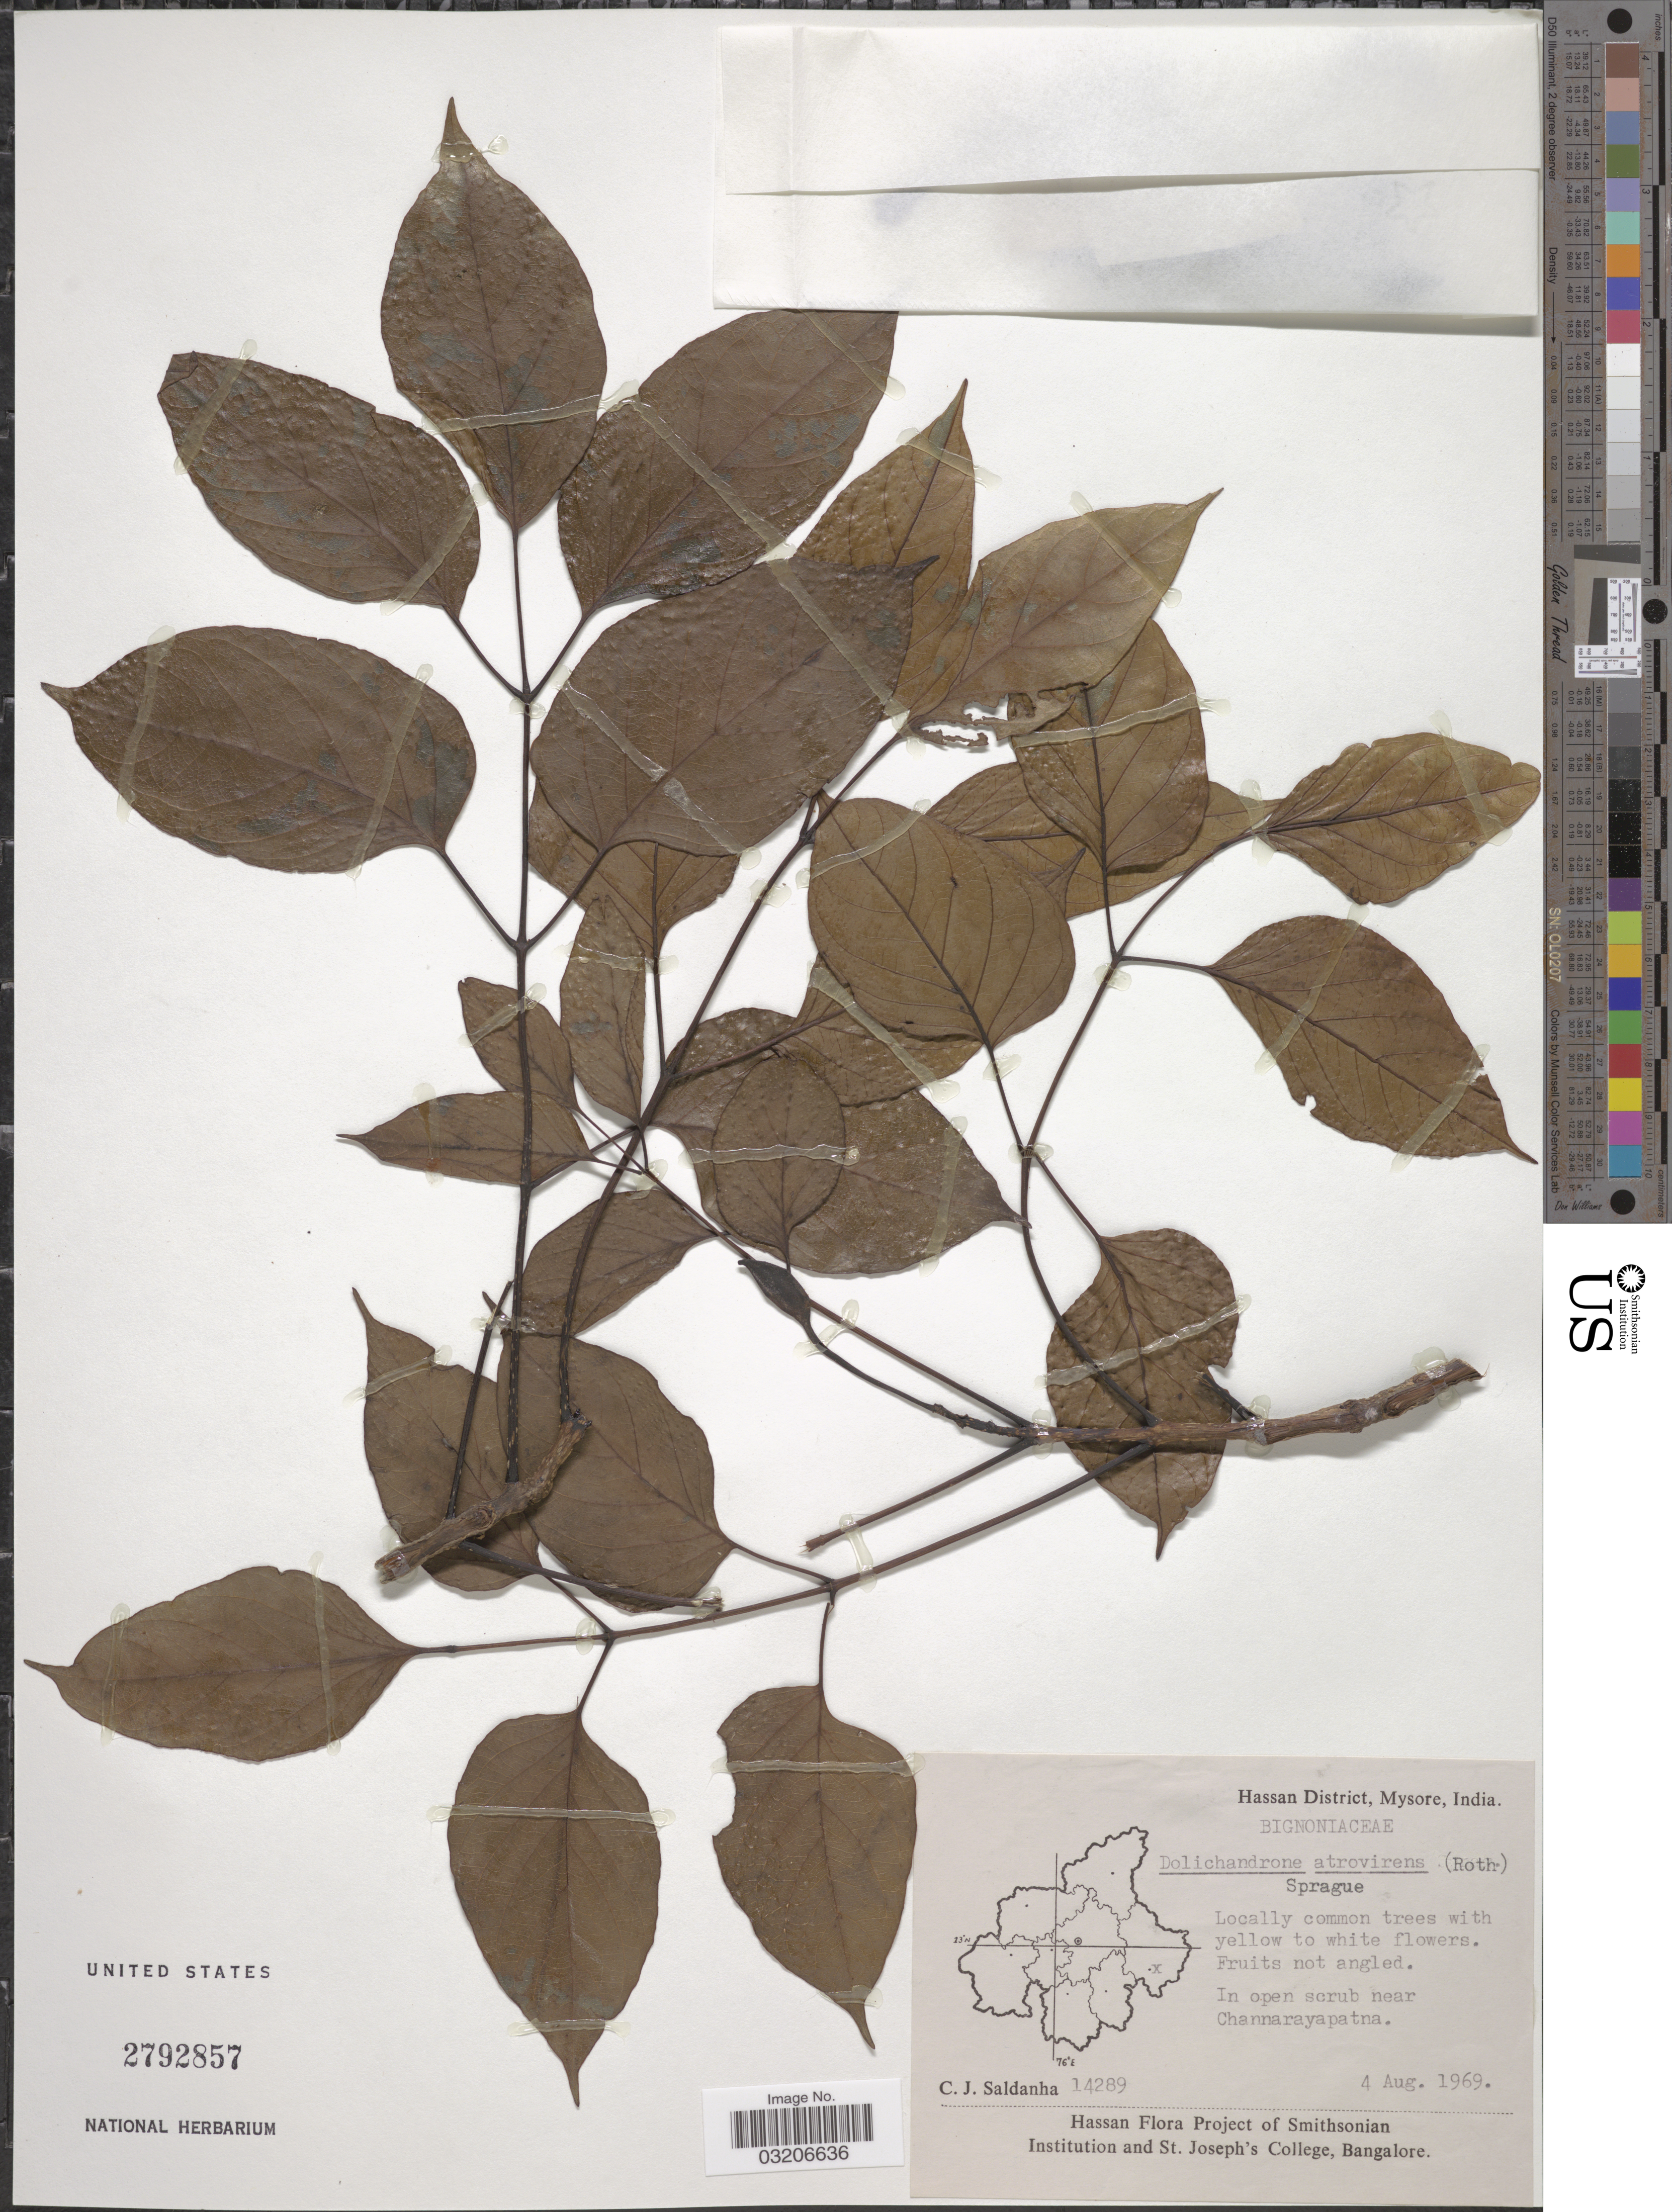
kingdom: Plantae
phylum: Tracheophyta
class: Magnoliopsida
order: Lamiales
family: Bignoniaceae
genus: Dolichandrone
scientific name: Dolichandrone atrovirens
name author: (Roth) K. Schum.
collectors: C. J. Saldanha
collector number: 14289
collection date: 1969-08-04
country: India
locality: Hassan District, Mysore. In open scrub near Channarayapatna.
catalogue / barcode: US 2792857